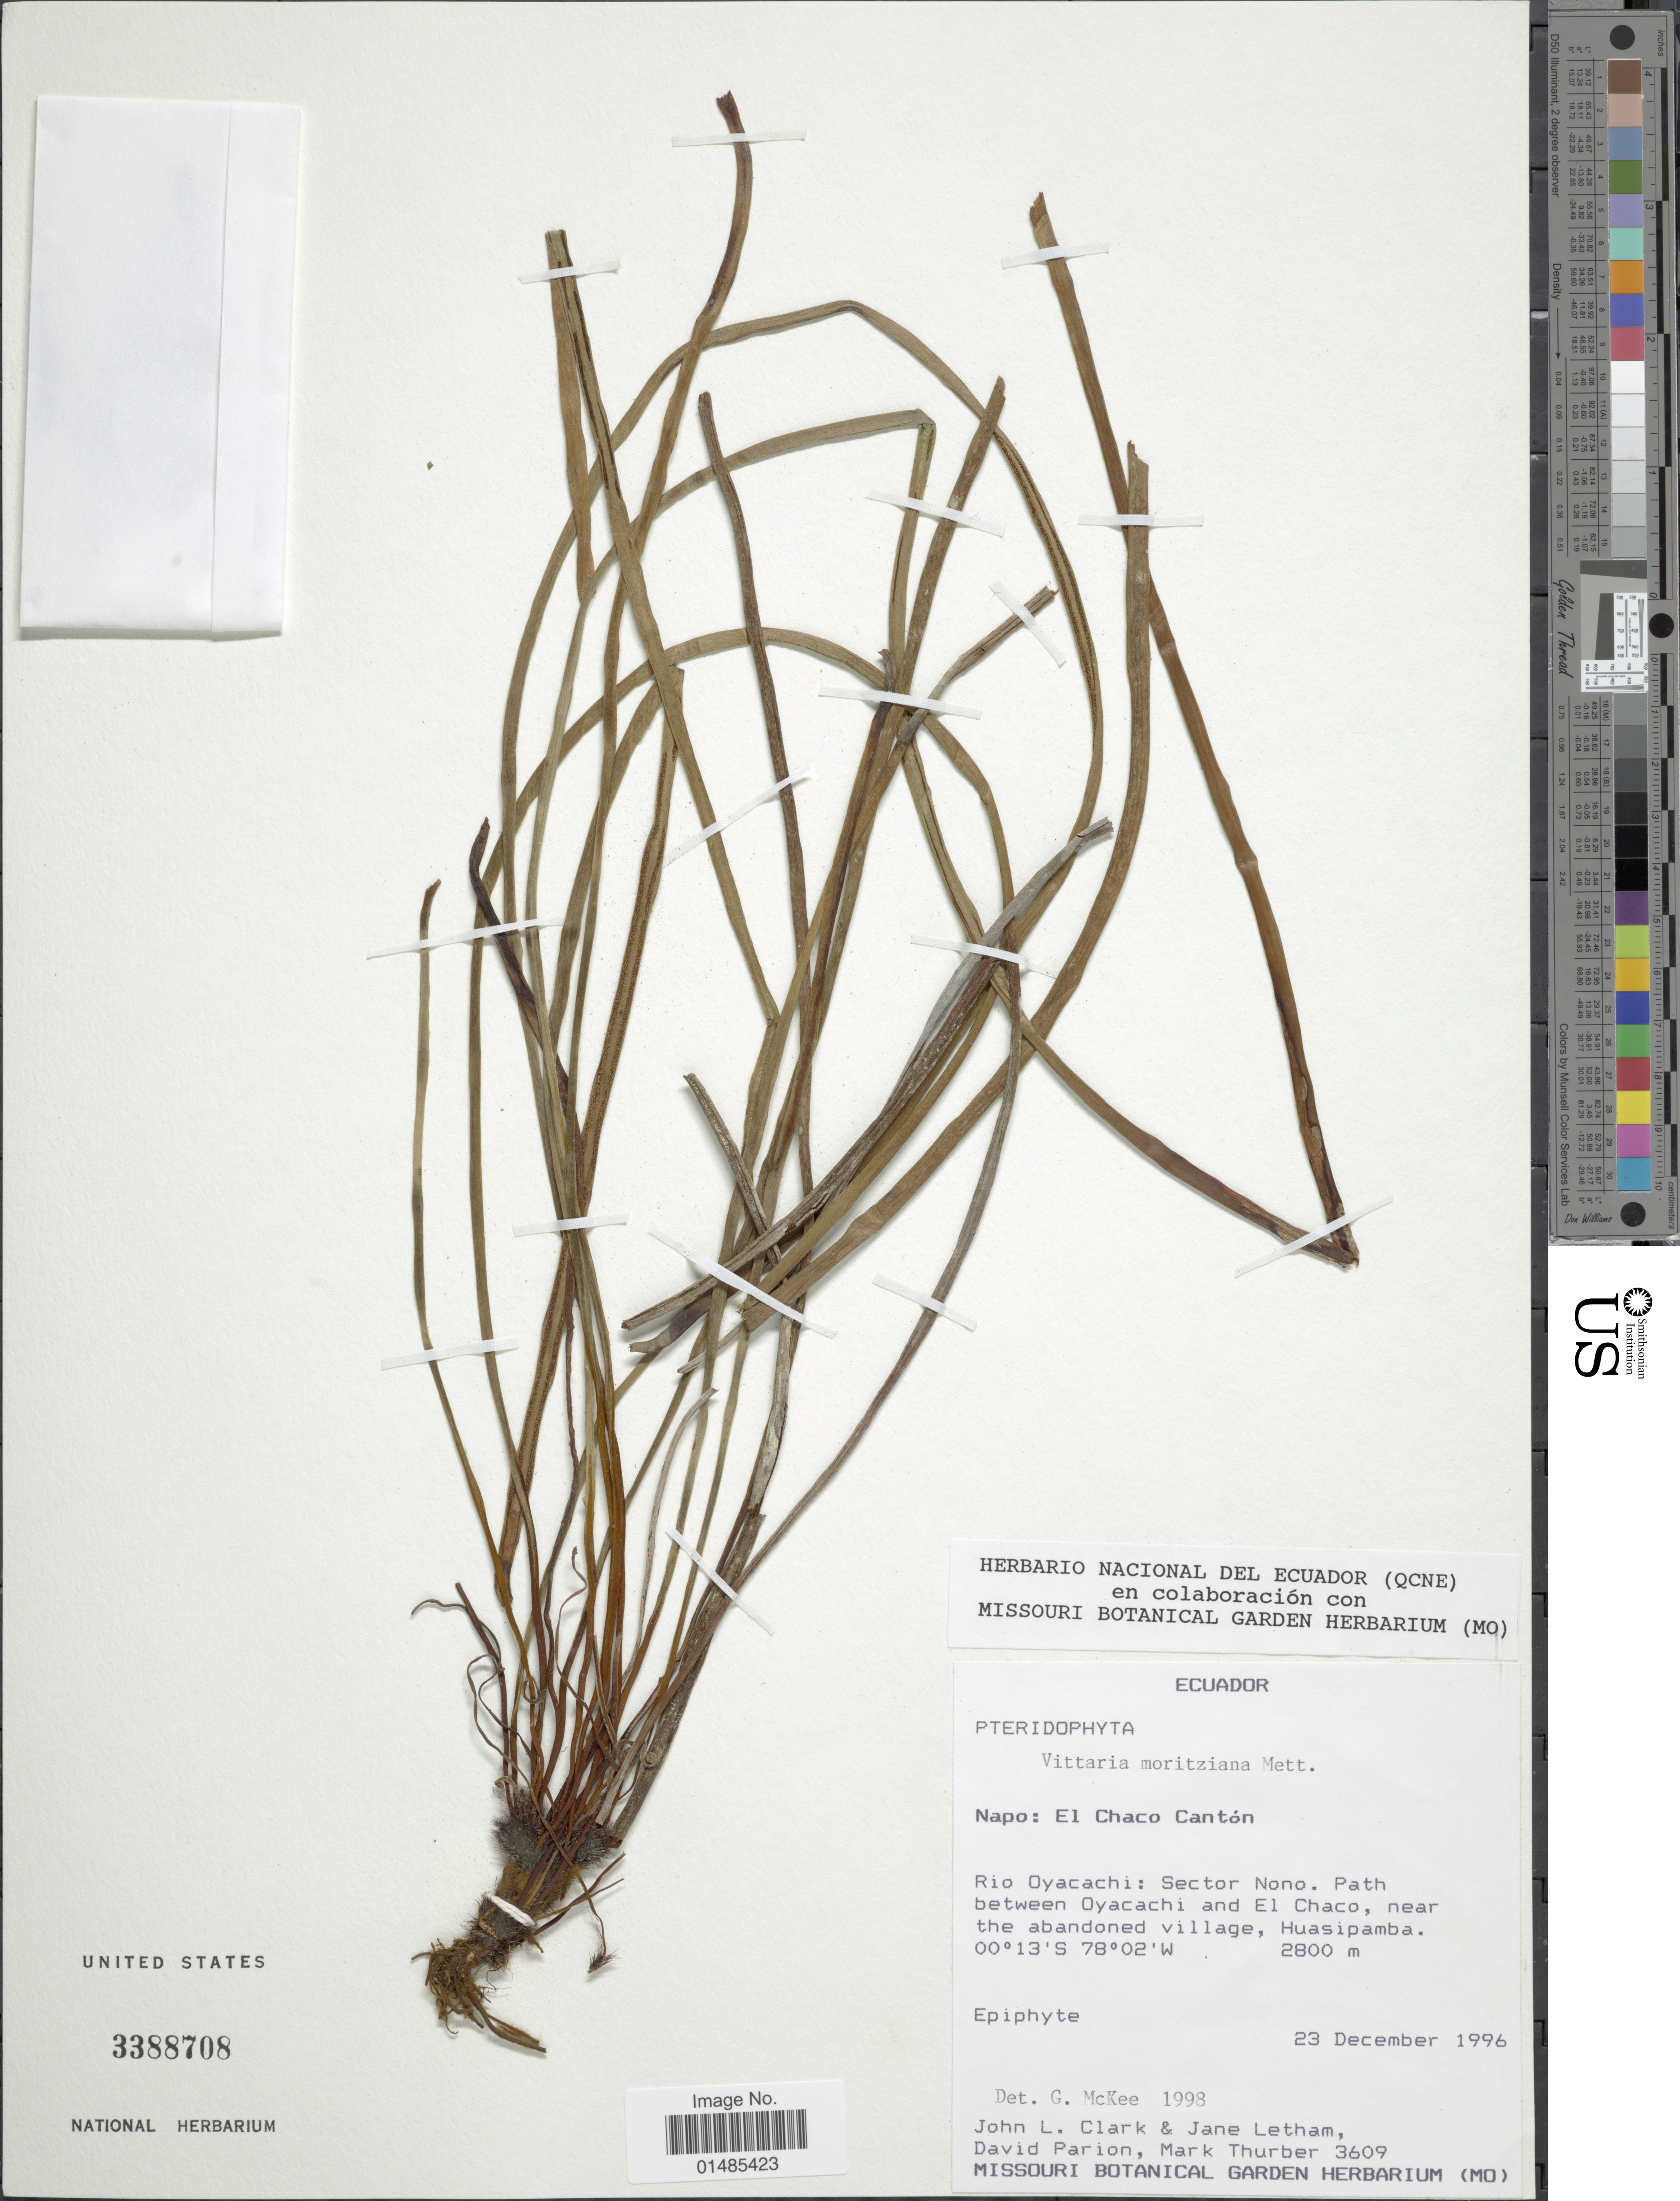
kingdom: Plantae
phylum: Tracheophyta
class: Polypodiopsida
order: Polypodiales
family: Pteridaceae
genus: Radiovittaria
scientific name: Radiovittaria moritziana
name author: (Mett.) E.H. Crane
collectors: J. L. Clark, J. Letham, D. Parion & M. Thurber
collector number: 3609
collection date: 1996-12-23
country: Ecuador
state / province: Napo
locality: El Chaco Cantón. Rio Oyacachi: Sector Nono. Path between Oyacachi and El Chaco, near the abandoned village, Huasipamba.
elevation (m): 2800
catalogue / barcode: US 3388708